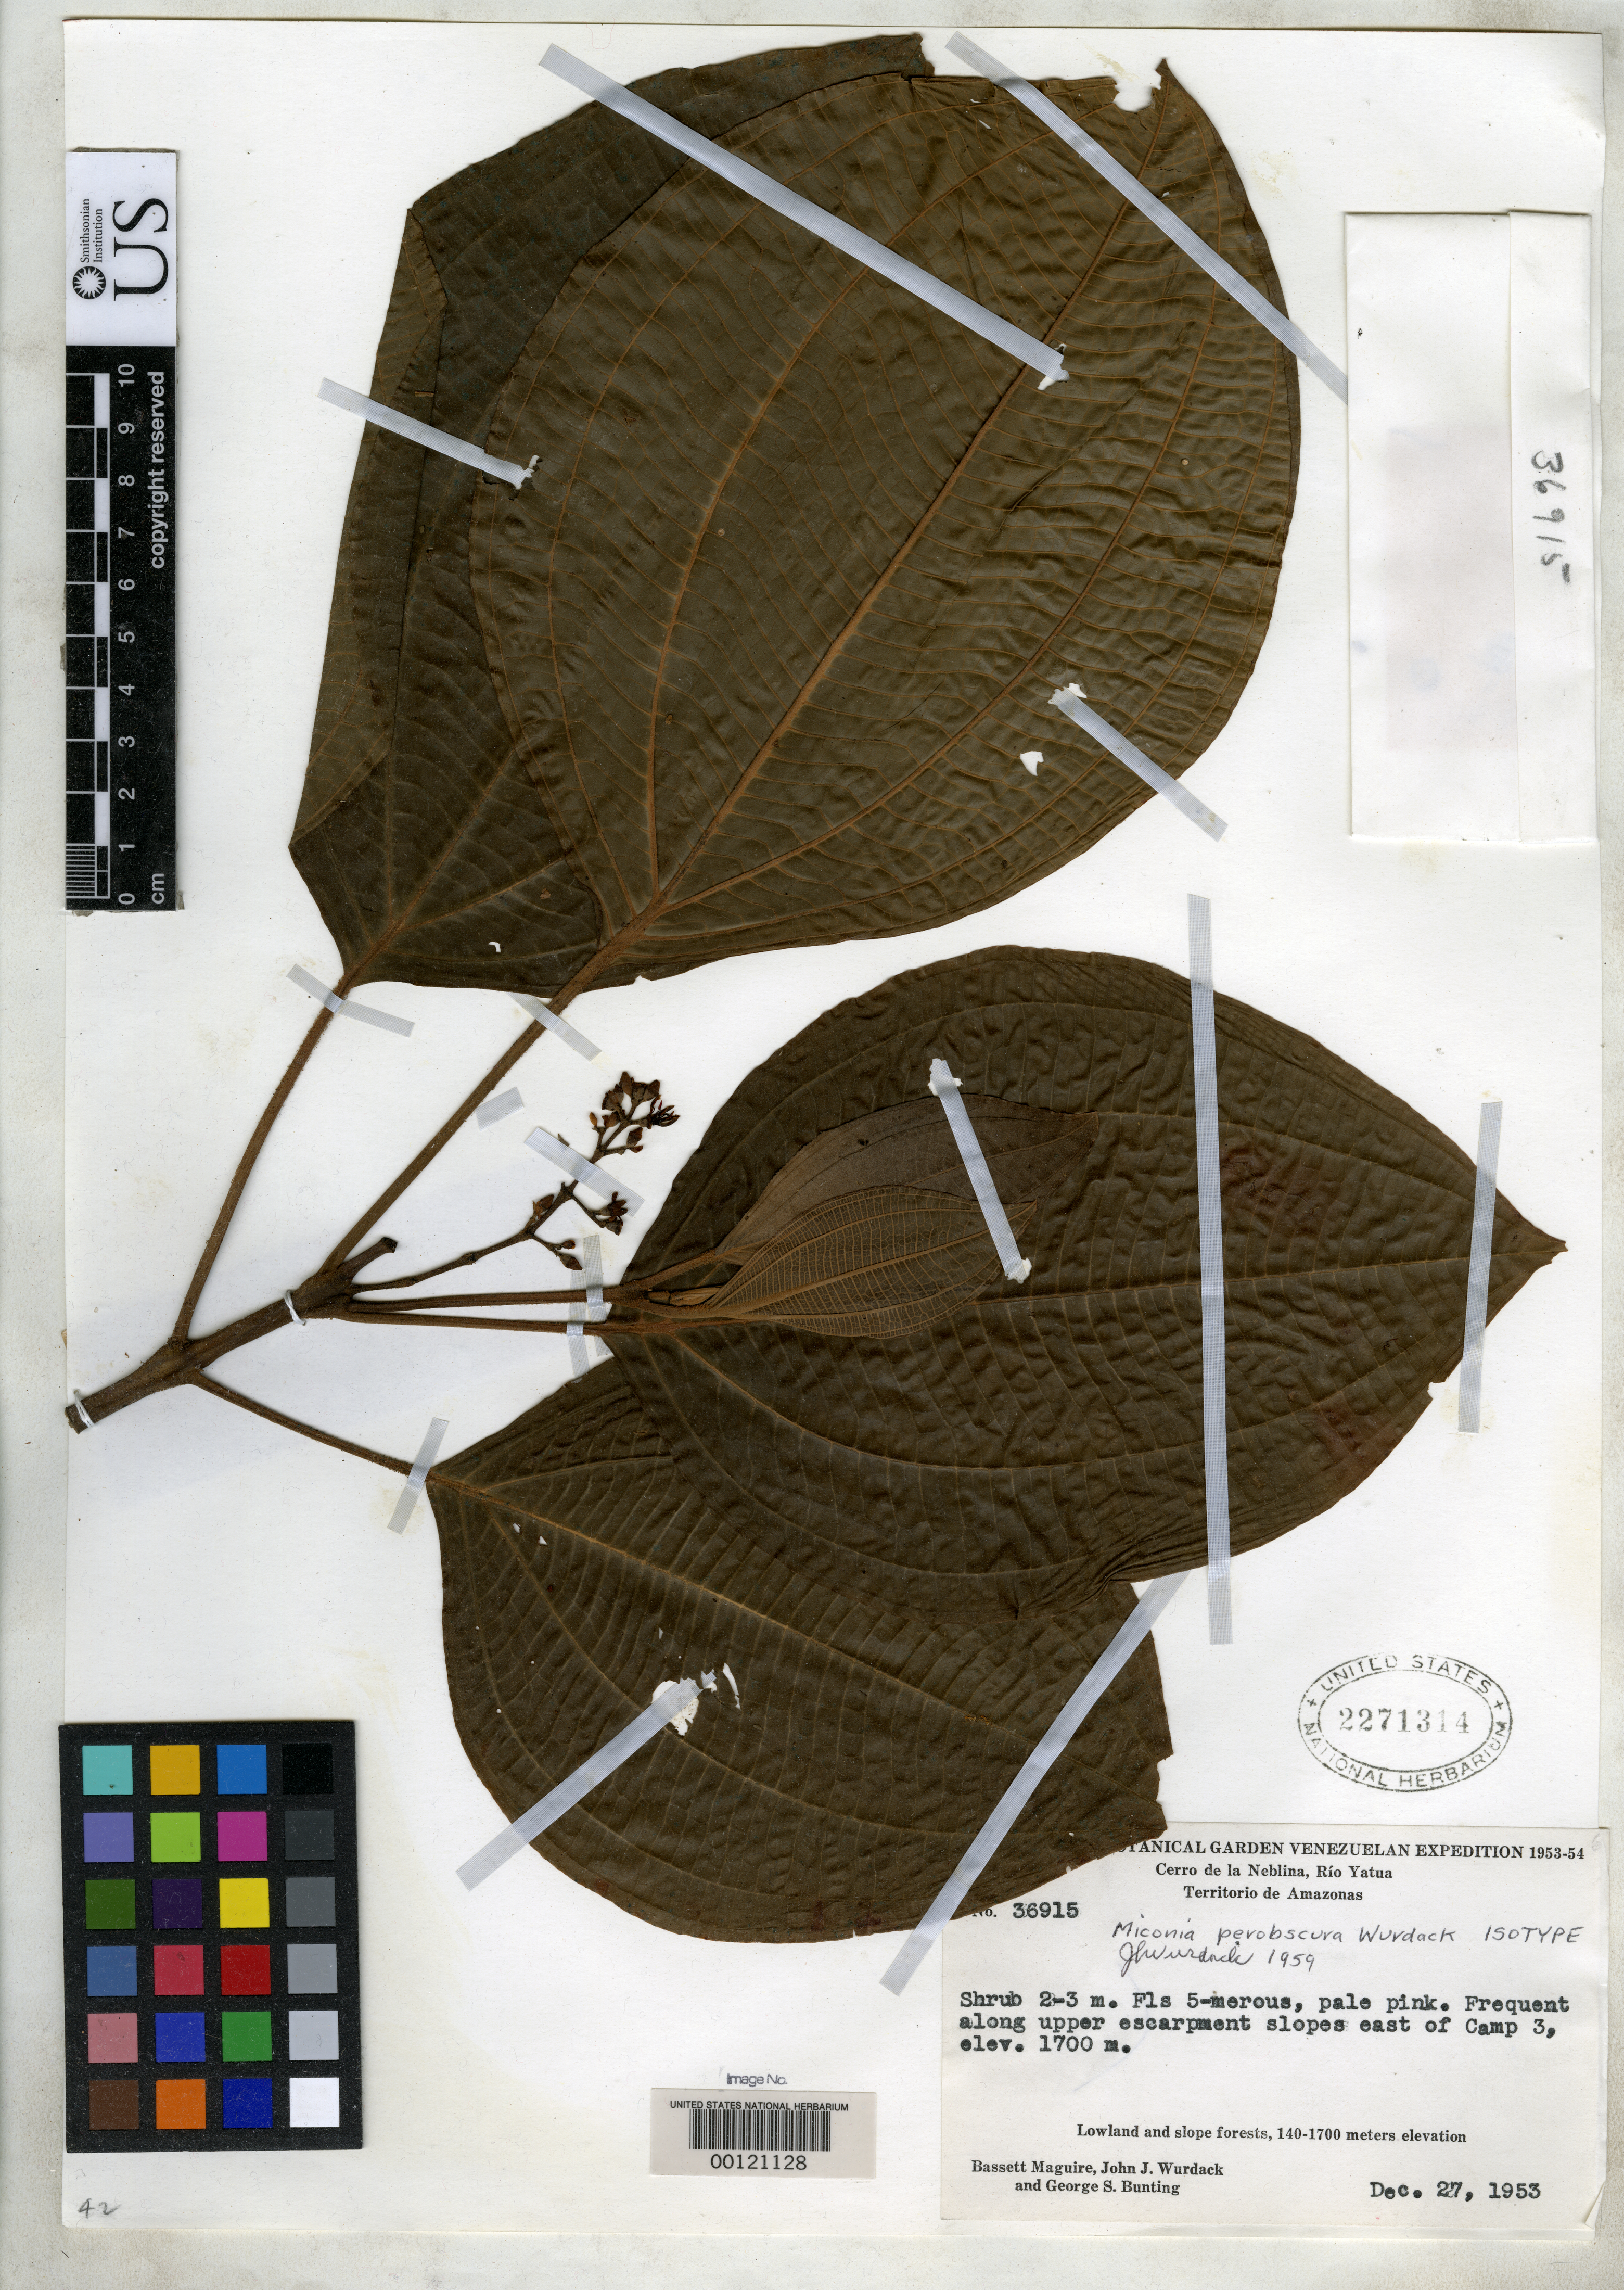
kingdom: Plantae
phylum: Tracheophyta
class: Magnoliopsida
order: Myrtales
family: Melastomataceae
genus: Miconia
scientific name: Miconia perobscura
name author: Wurdack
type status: Isotype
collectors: B. Maguire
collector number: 36915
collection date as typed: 27 Dec 1953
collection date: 1953-12-27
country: Venezuela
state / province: Amazonas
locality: Cerro de la Neblina.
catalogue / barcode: US 2271314